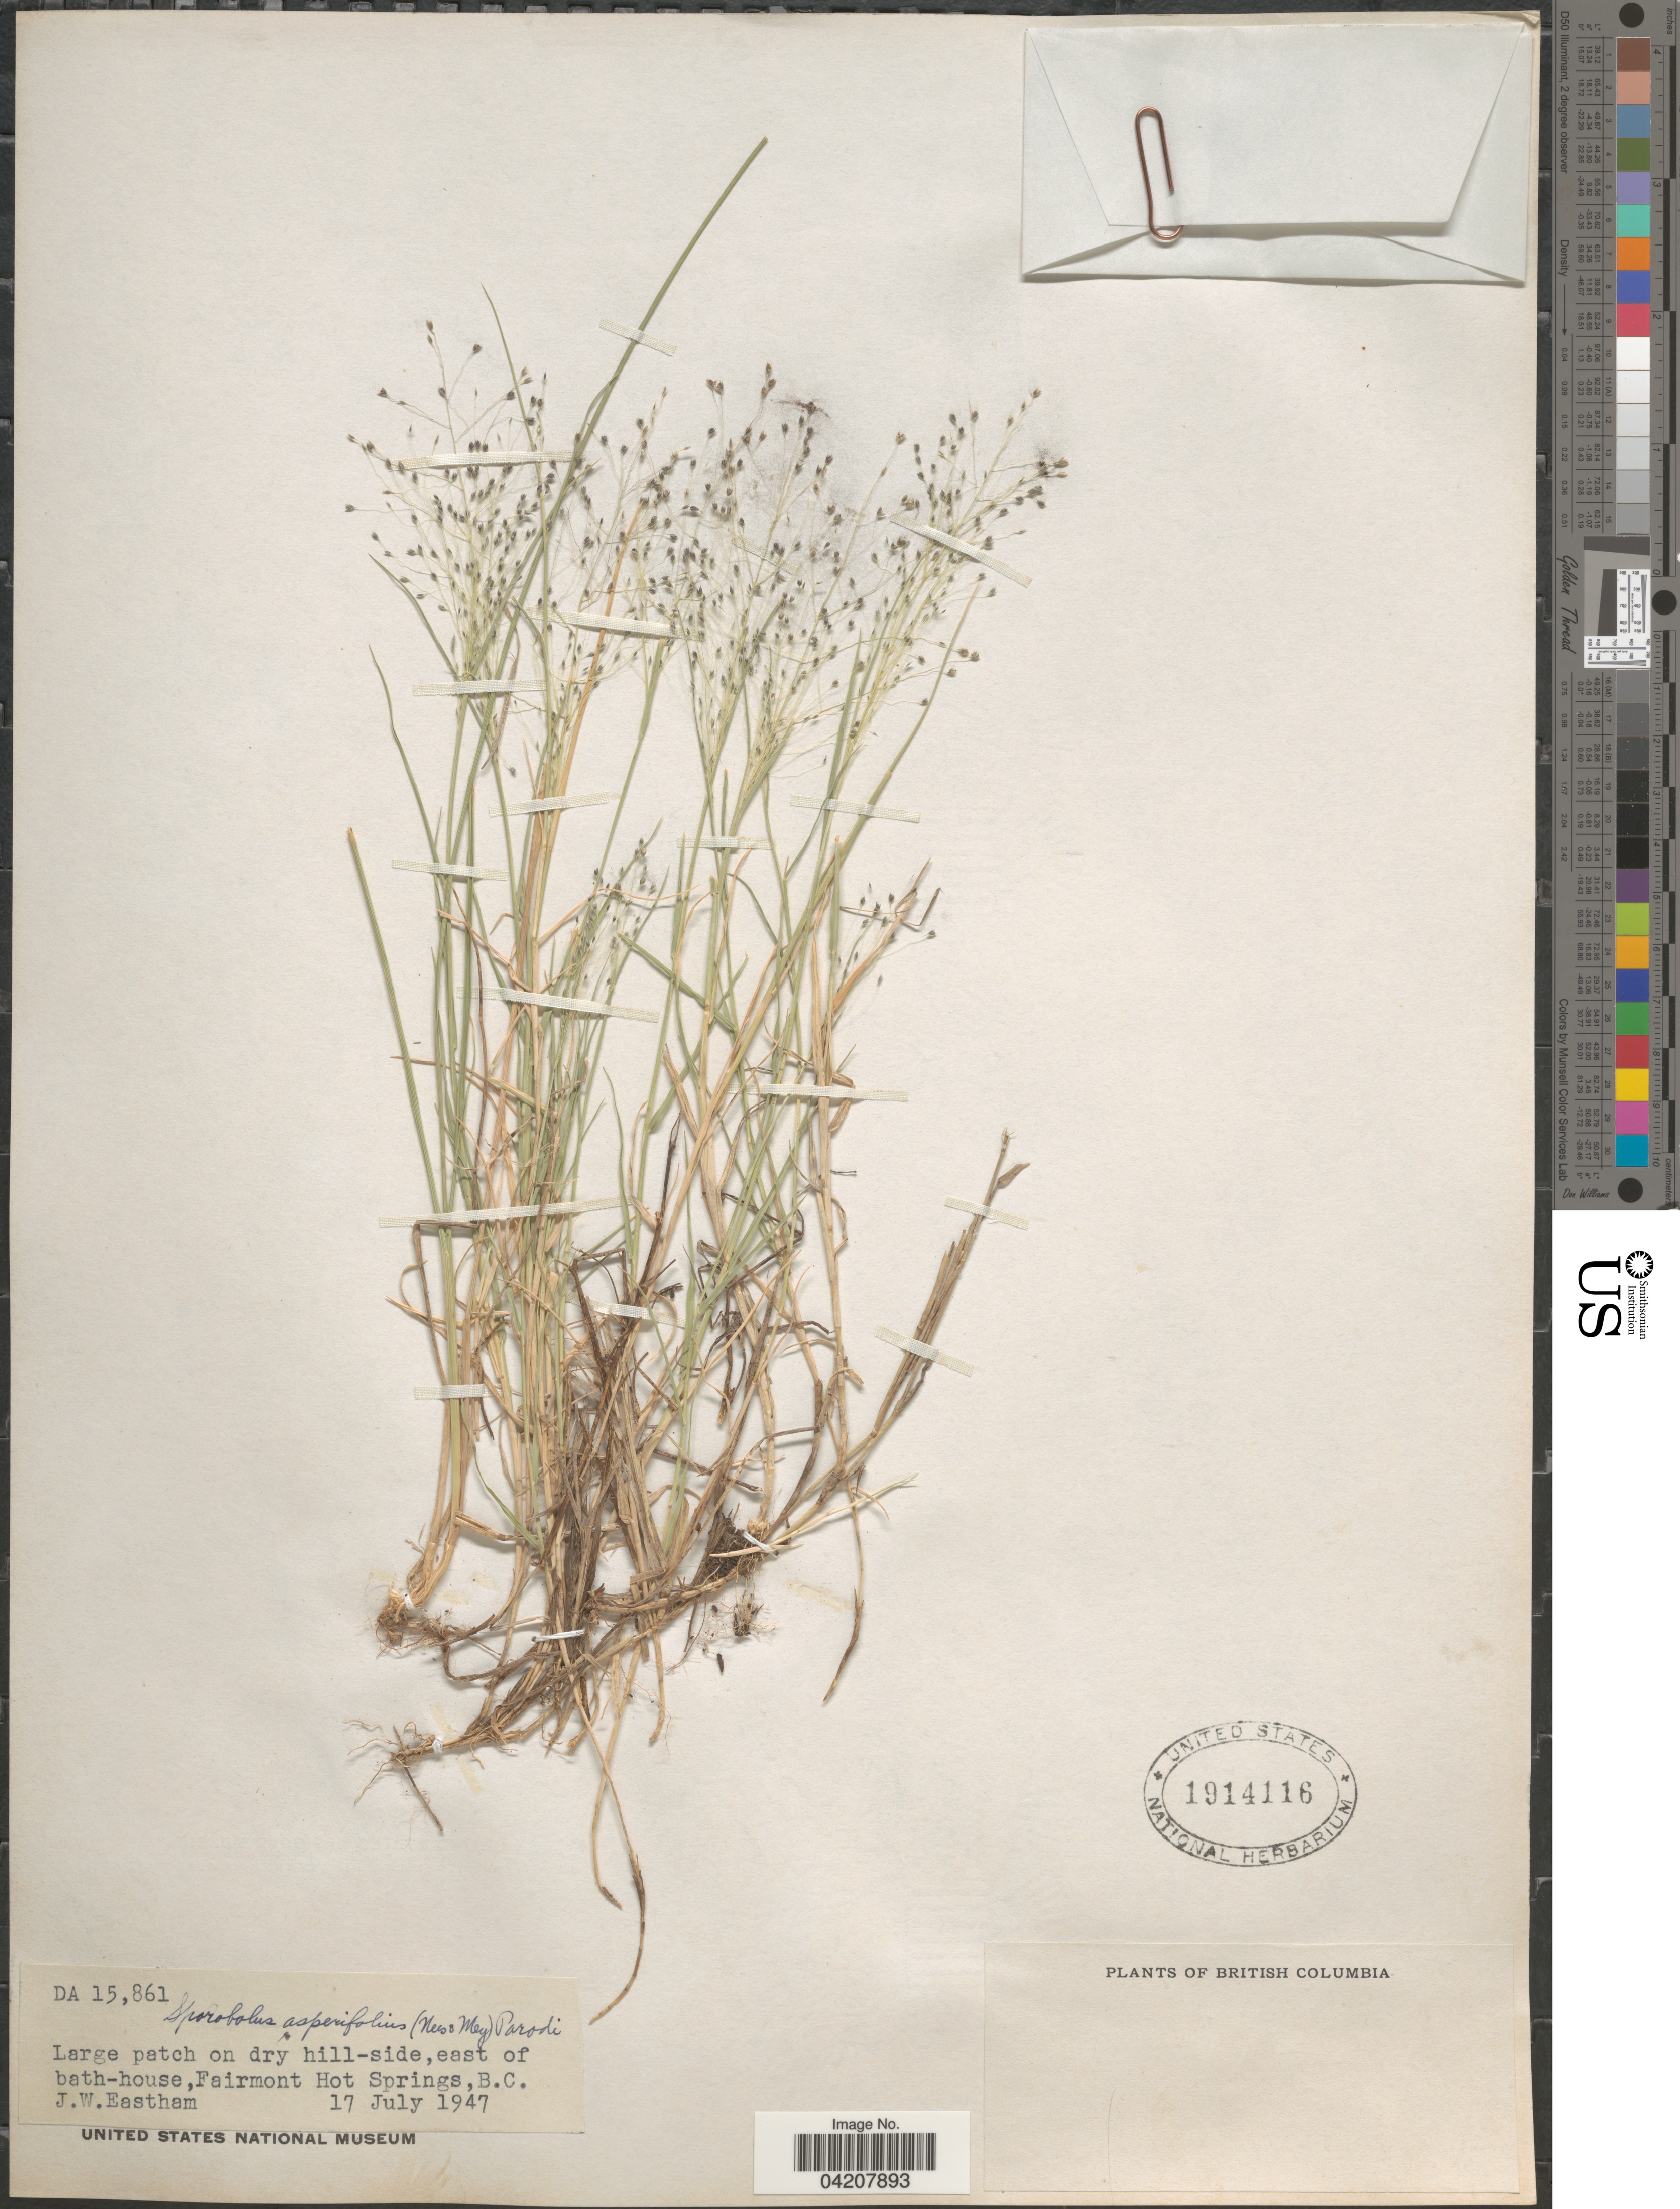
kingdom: Plantae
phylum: Tracheophyta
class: Liliopsida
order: Poales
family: Poaceae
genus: Muhlenbergia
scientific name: Muhlenbergia asperifolia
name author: (Nees & Meyen ex Trin.) Parodi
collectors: J. Eastham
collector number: DA15861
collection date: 1947-07-17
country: Canada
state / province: British Columbia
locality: East of bath-house, Fairmont Hot Springs.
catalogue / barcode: US 1914116